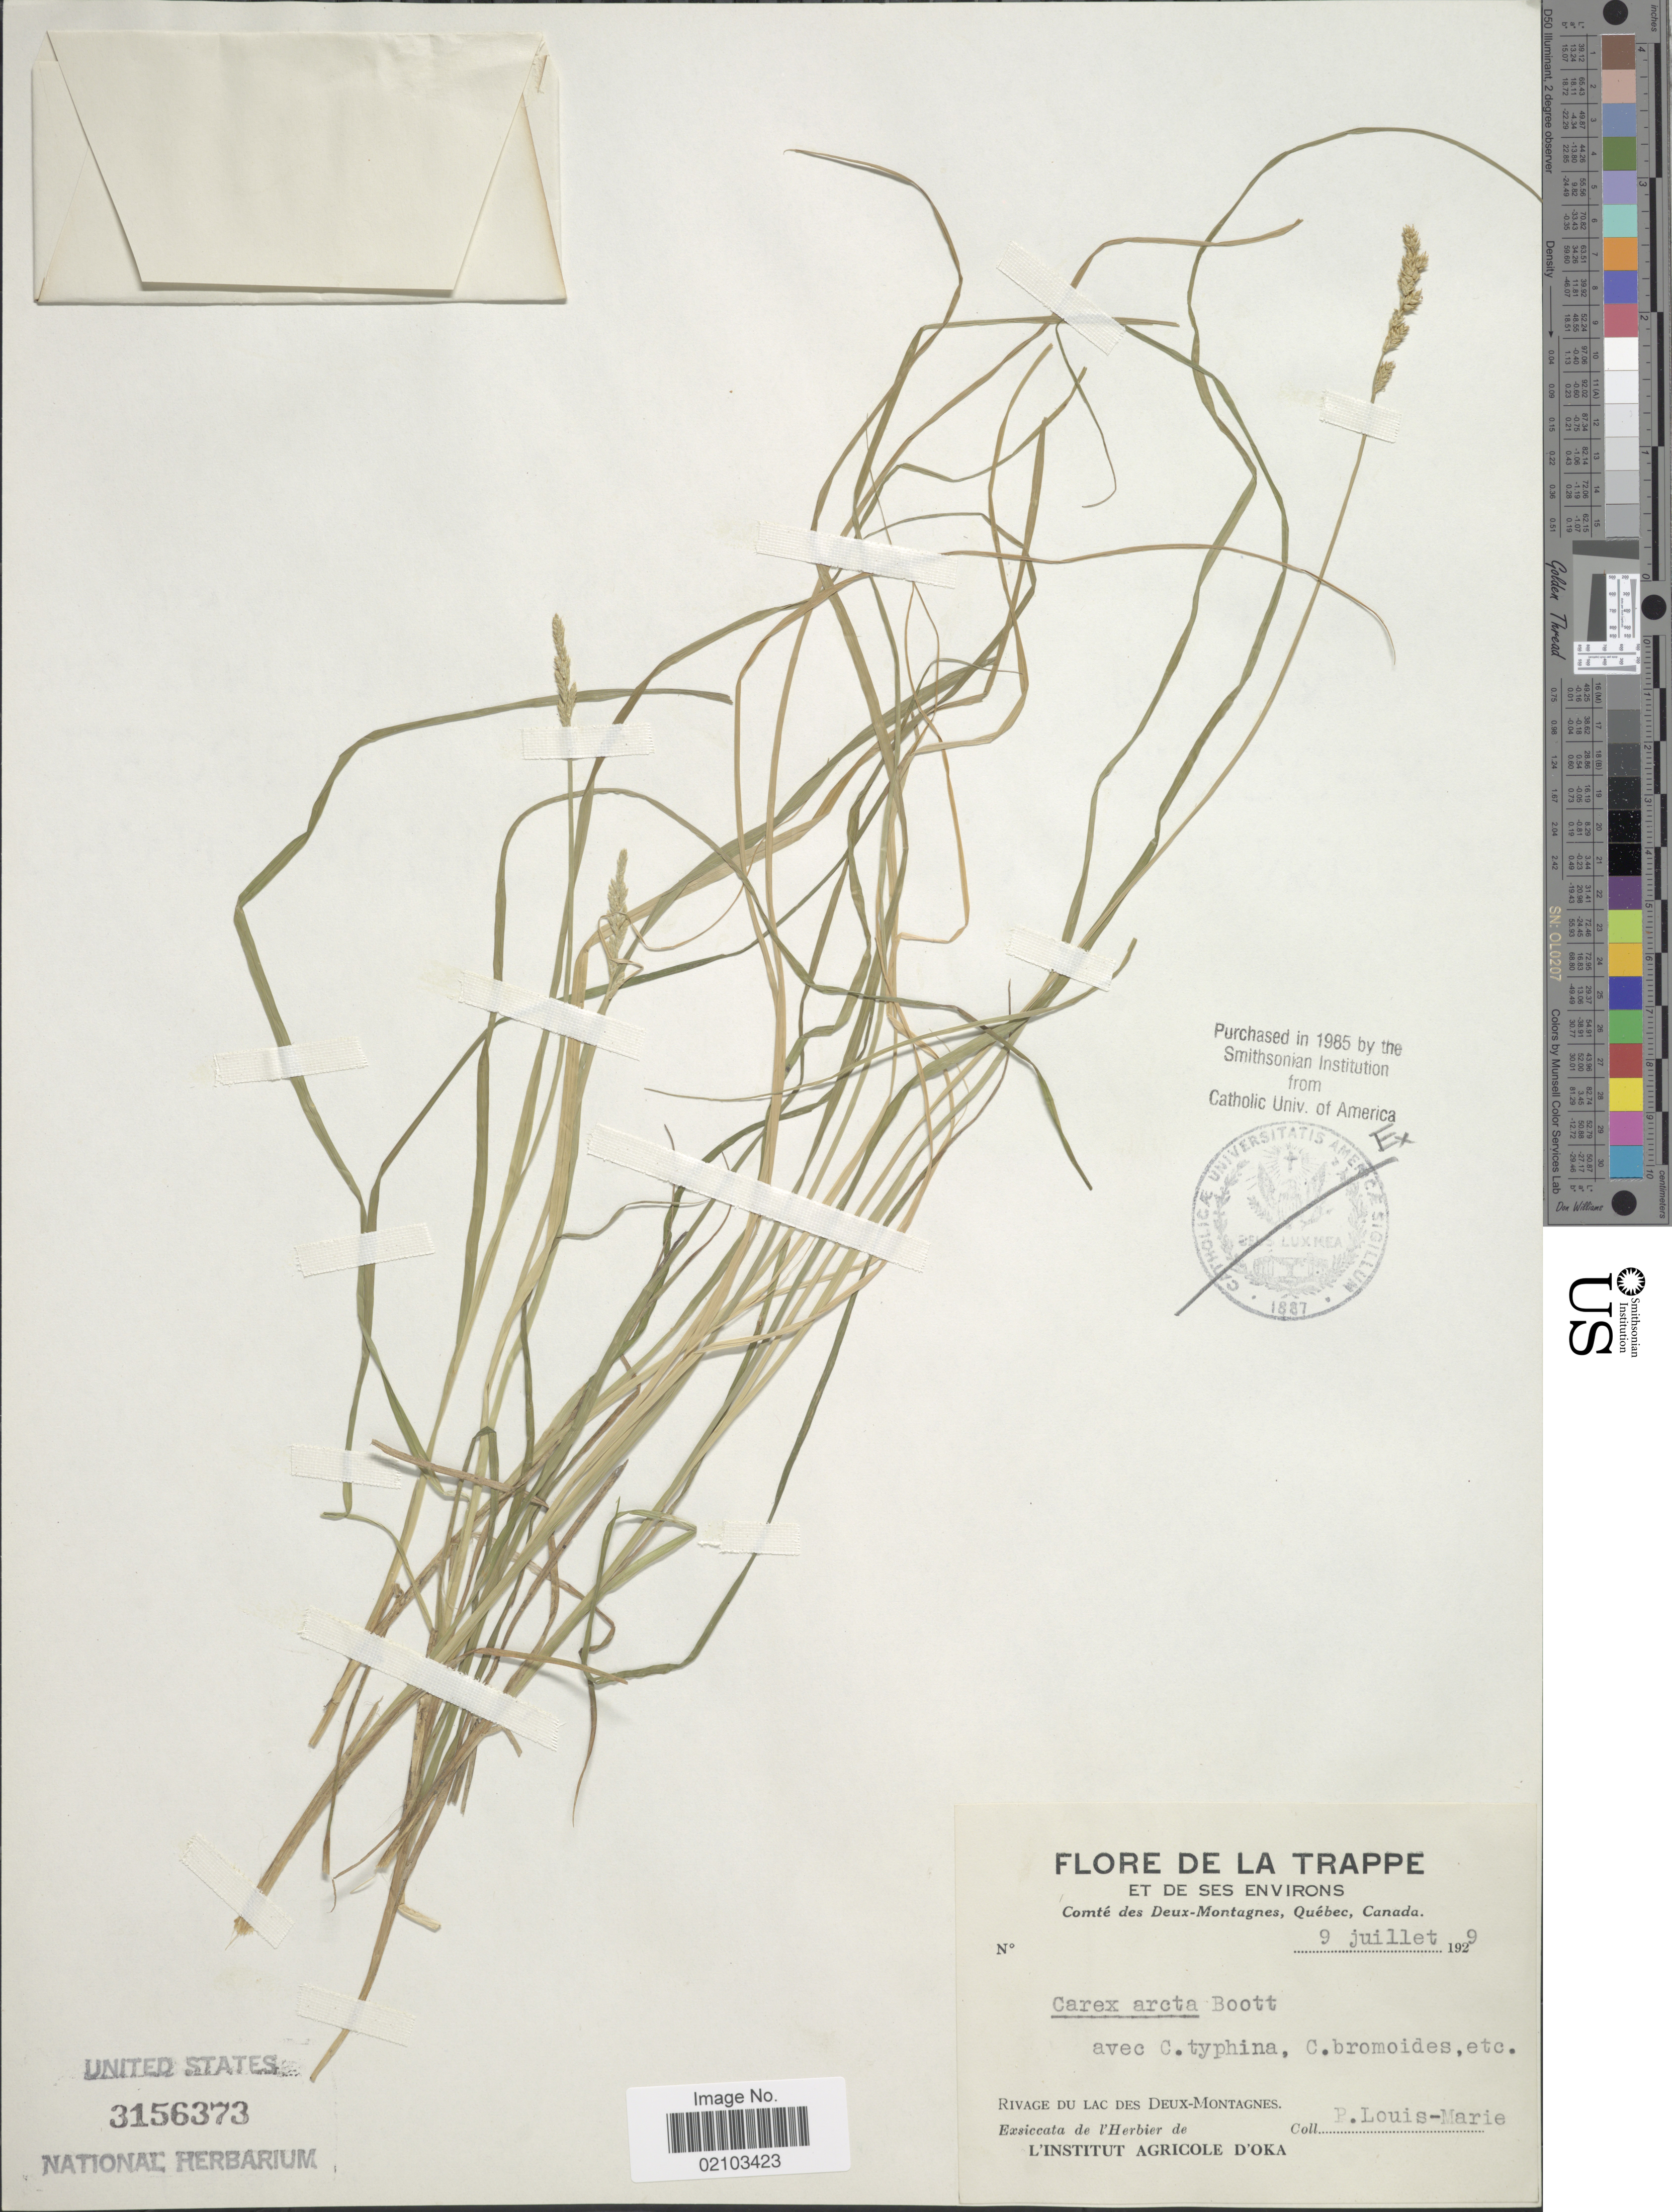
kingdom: Plantae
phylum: Tracheophyta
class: Liliopsida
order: Poales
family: Cyperaceae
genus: Carex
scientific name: Carex arcta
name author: Boott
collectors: L.-M. LaLonde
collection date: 1929-07-09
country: Canada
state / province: Quebec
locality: De La Trappe. Et de ses environs. Comte des Deux-Montagnes. Rivage Du Lac Des Deux-Montagnes.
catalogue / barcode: US 3156373